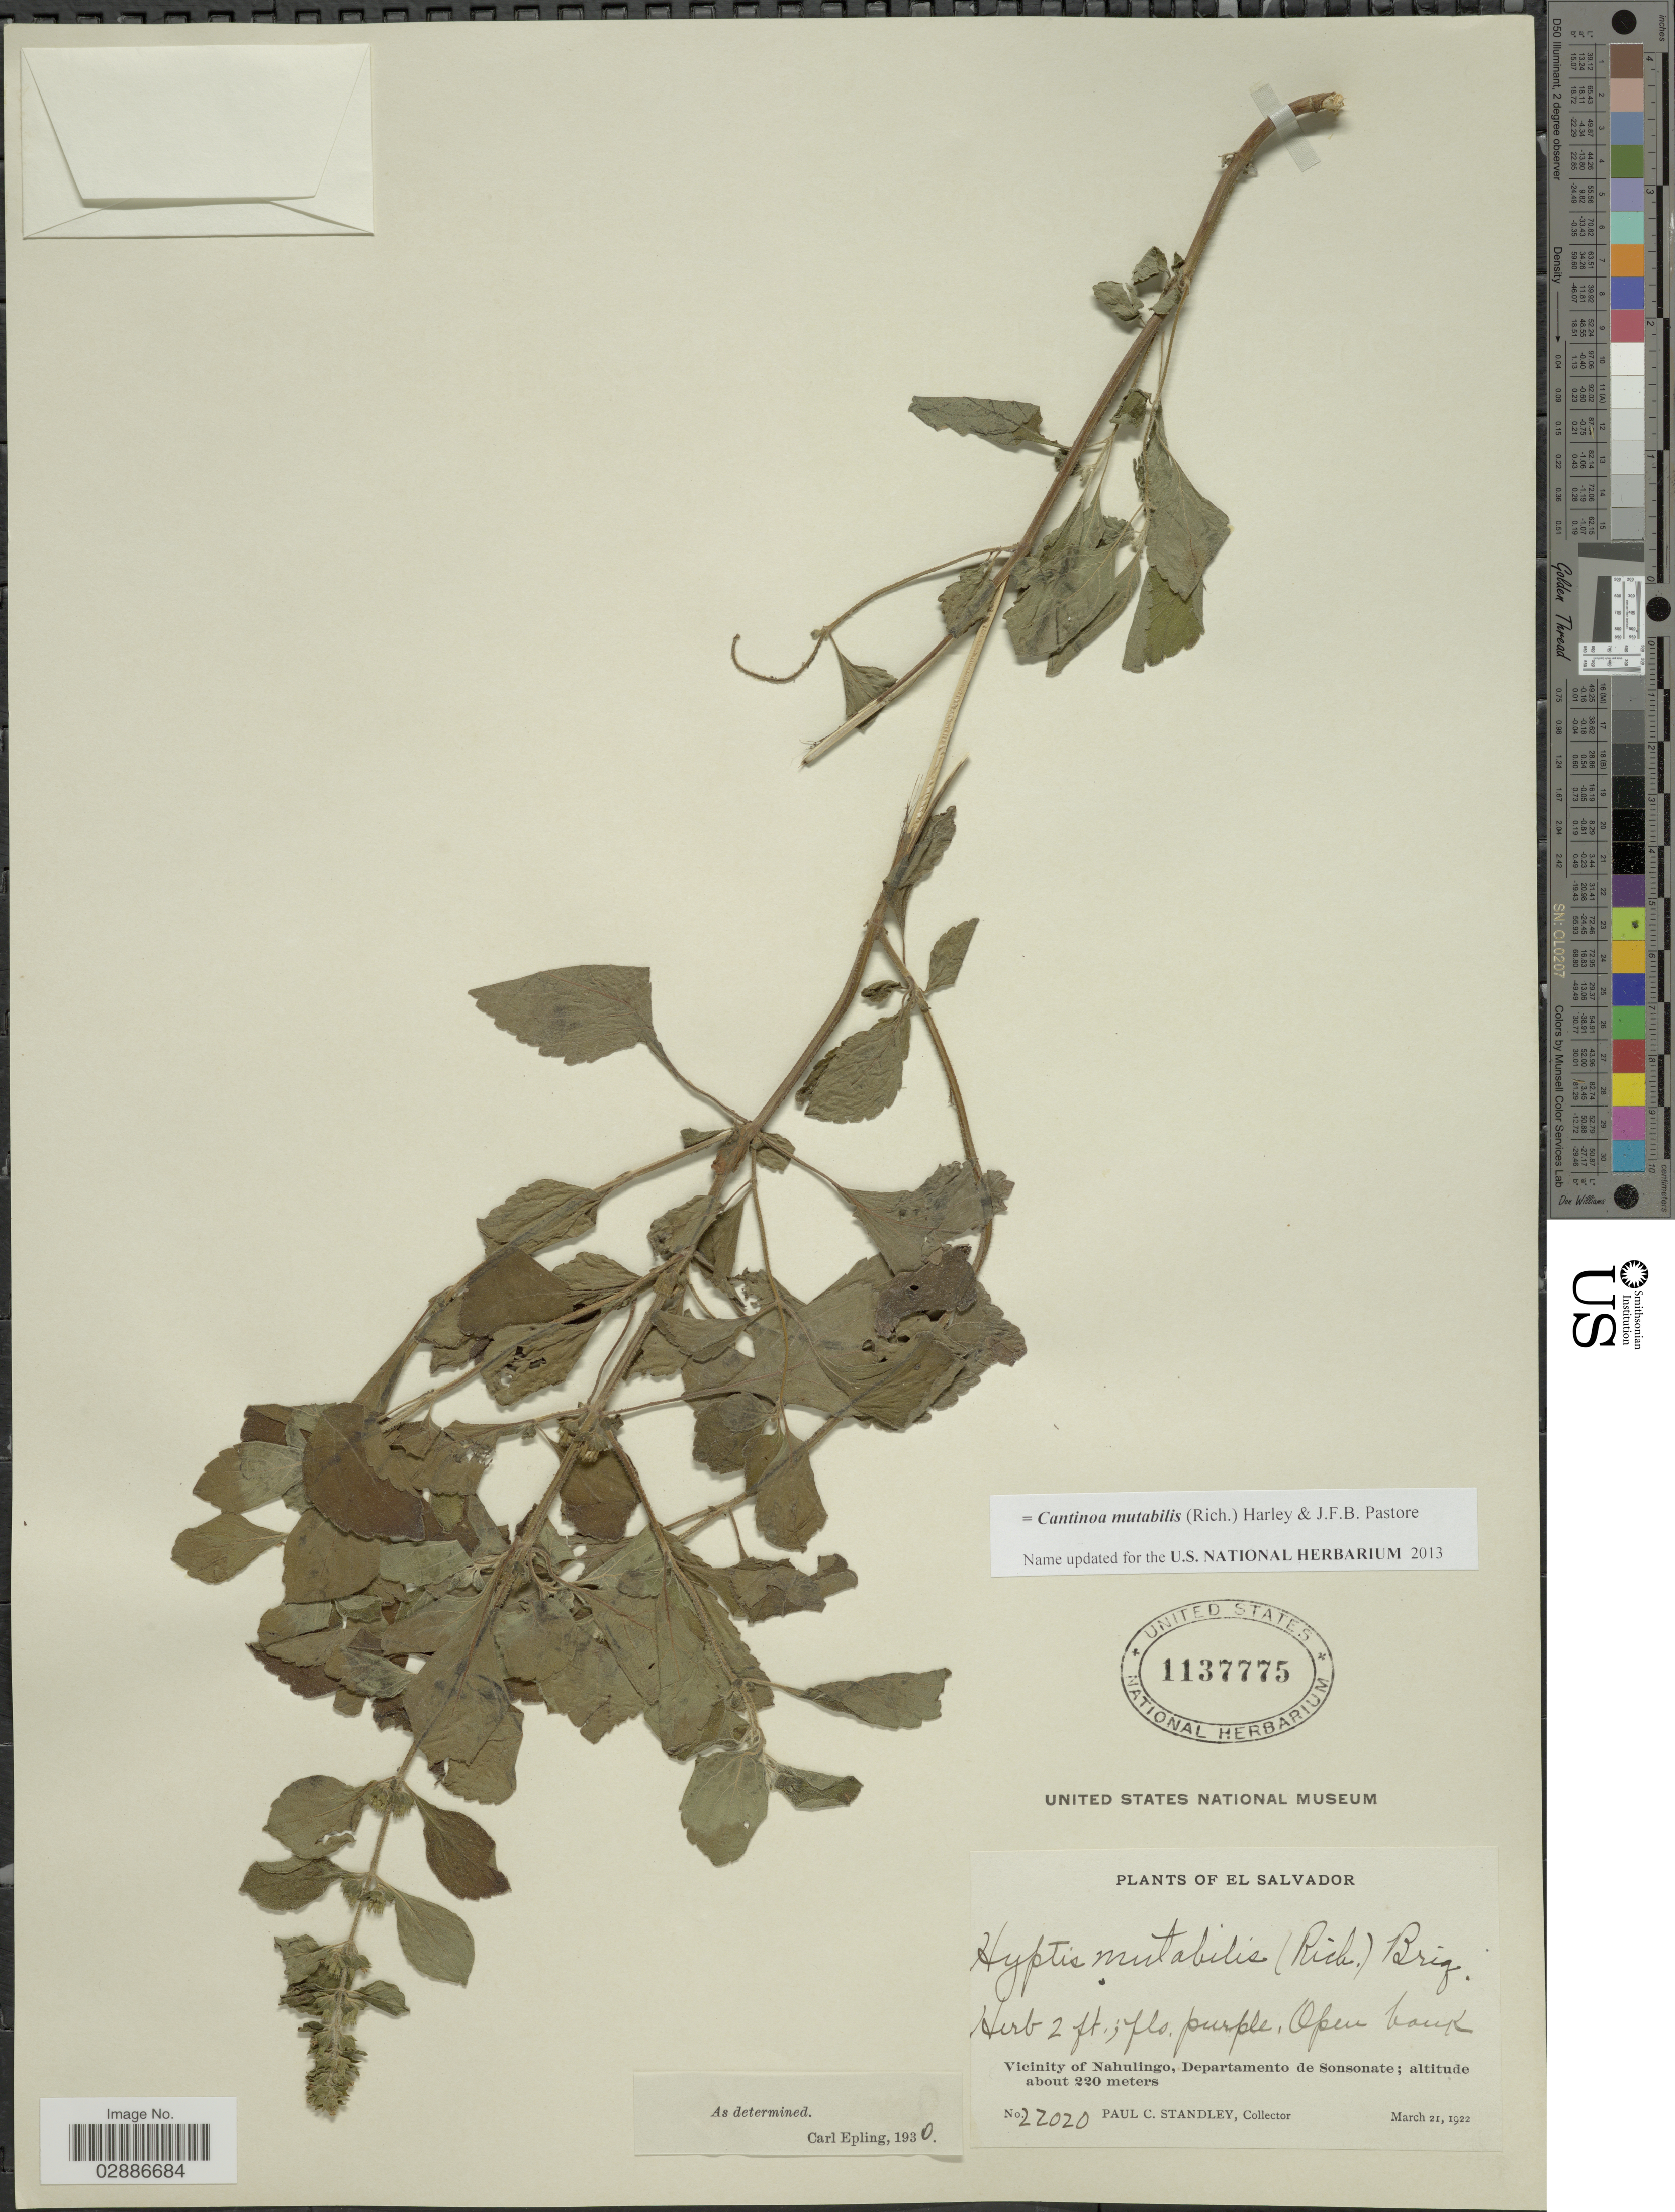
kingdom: Plantae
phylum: Tracheophyta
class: Magnoliopsida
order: Lamiales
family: Lamiaceae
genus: Cantinoa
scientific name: Cantinoa mutabilis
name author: (Epling) Harley & J.F.B. Pastore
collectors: P. C. Standley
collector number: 22020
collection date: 1922-03-21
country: El Salvador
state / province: Sonsonate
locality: Vicinity of Nahulingo, Departamento de Sonsonate.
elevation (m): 220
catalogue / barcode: US 1137775